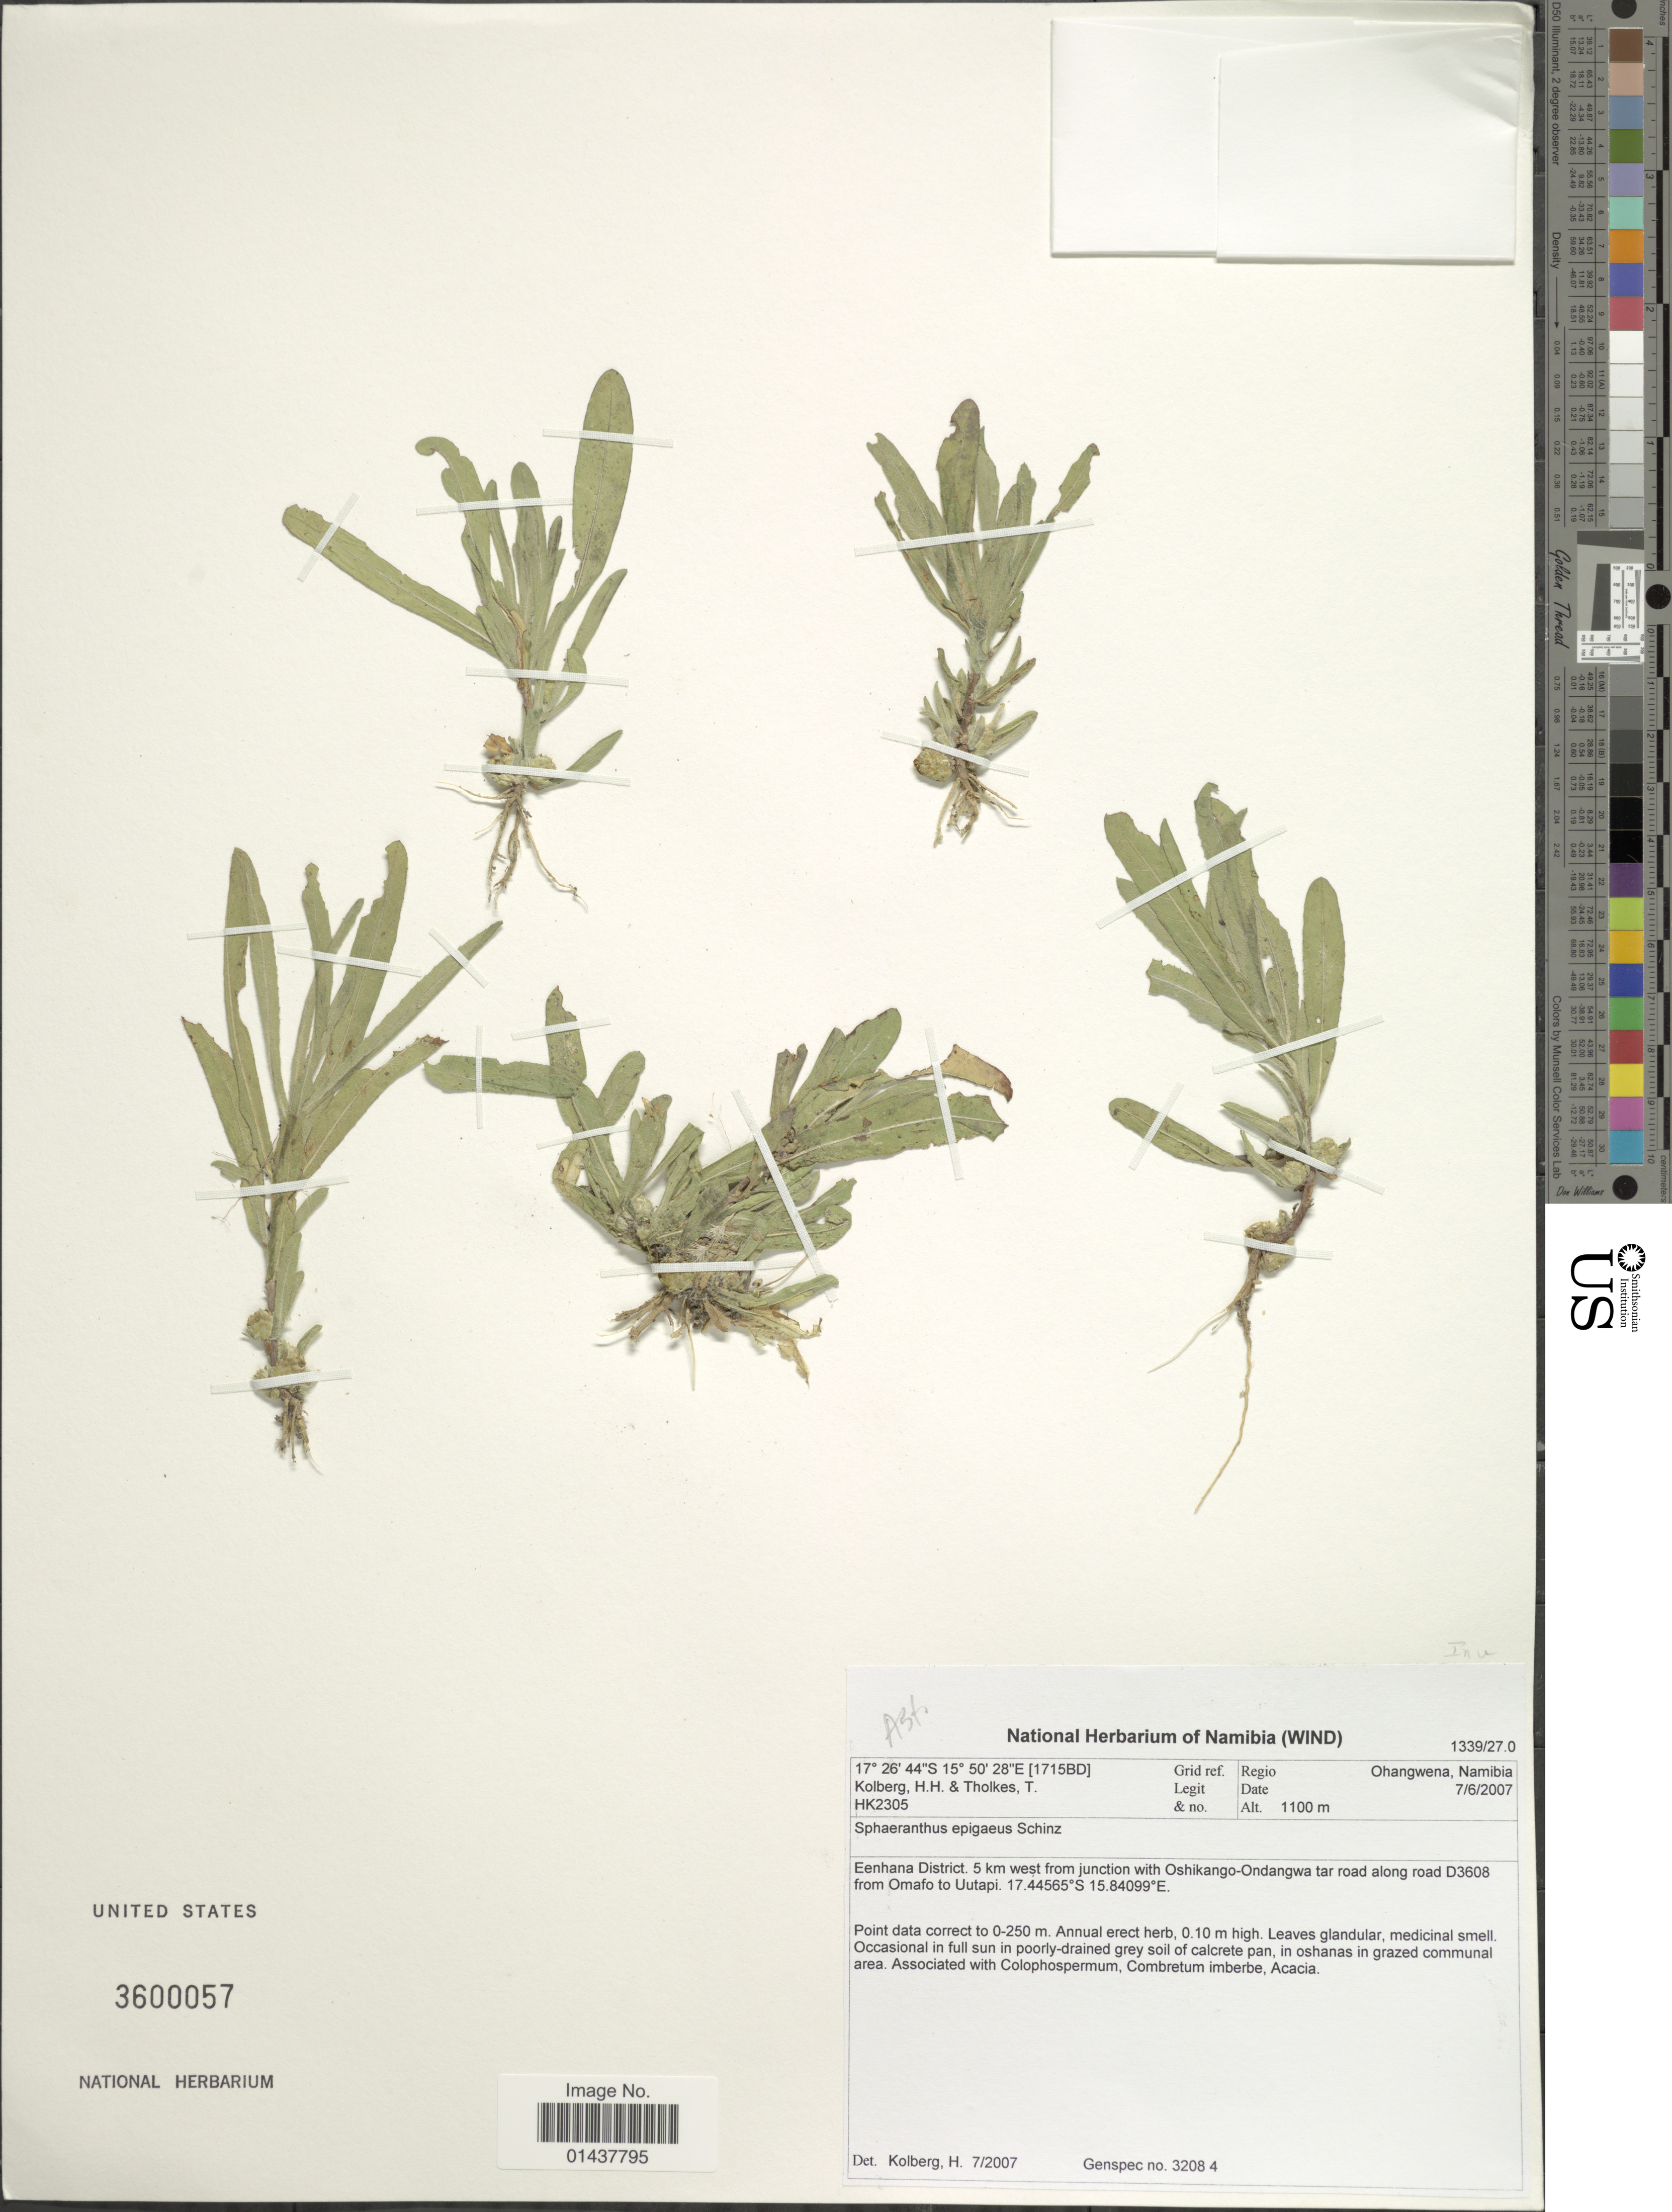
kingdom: Plantae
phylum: Tracheophyta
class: Magnoliopsida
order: Asterales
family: Asteraceae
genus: Sphaeranthus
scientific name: Sphaeranthus epigaeus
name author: Schinz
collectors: H. H. Kolberg & T. Tholkes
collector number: HK2305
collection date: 2007-06-07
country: Namibia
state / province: Ohangwena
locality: Eenhana District. 5 km west from junction with Oshikango-Ondangwa tar road along road D3608 from Omafo to Uutapi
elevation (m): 1100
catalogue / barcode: US 3600057